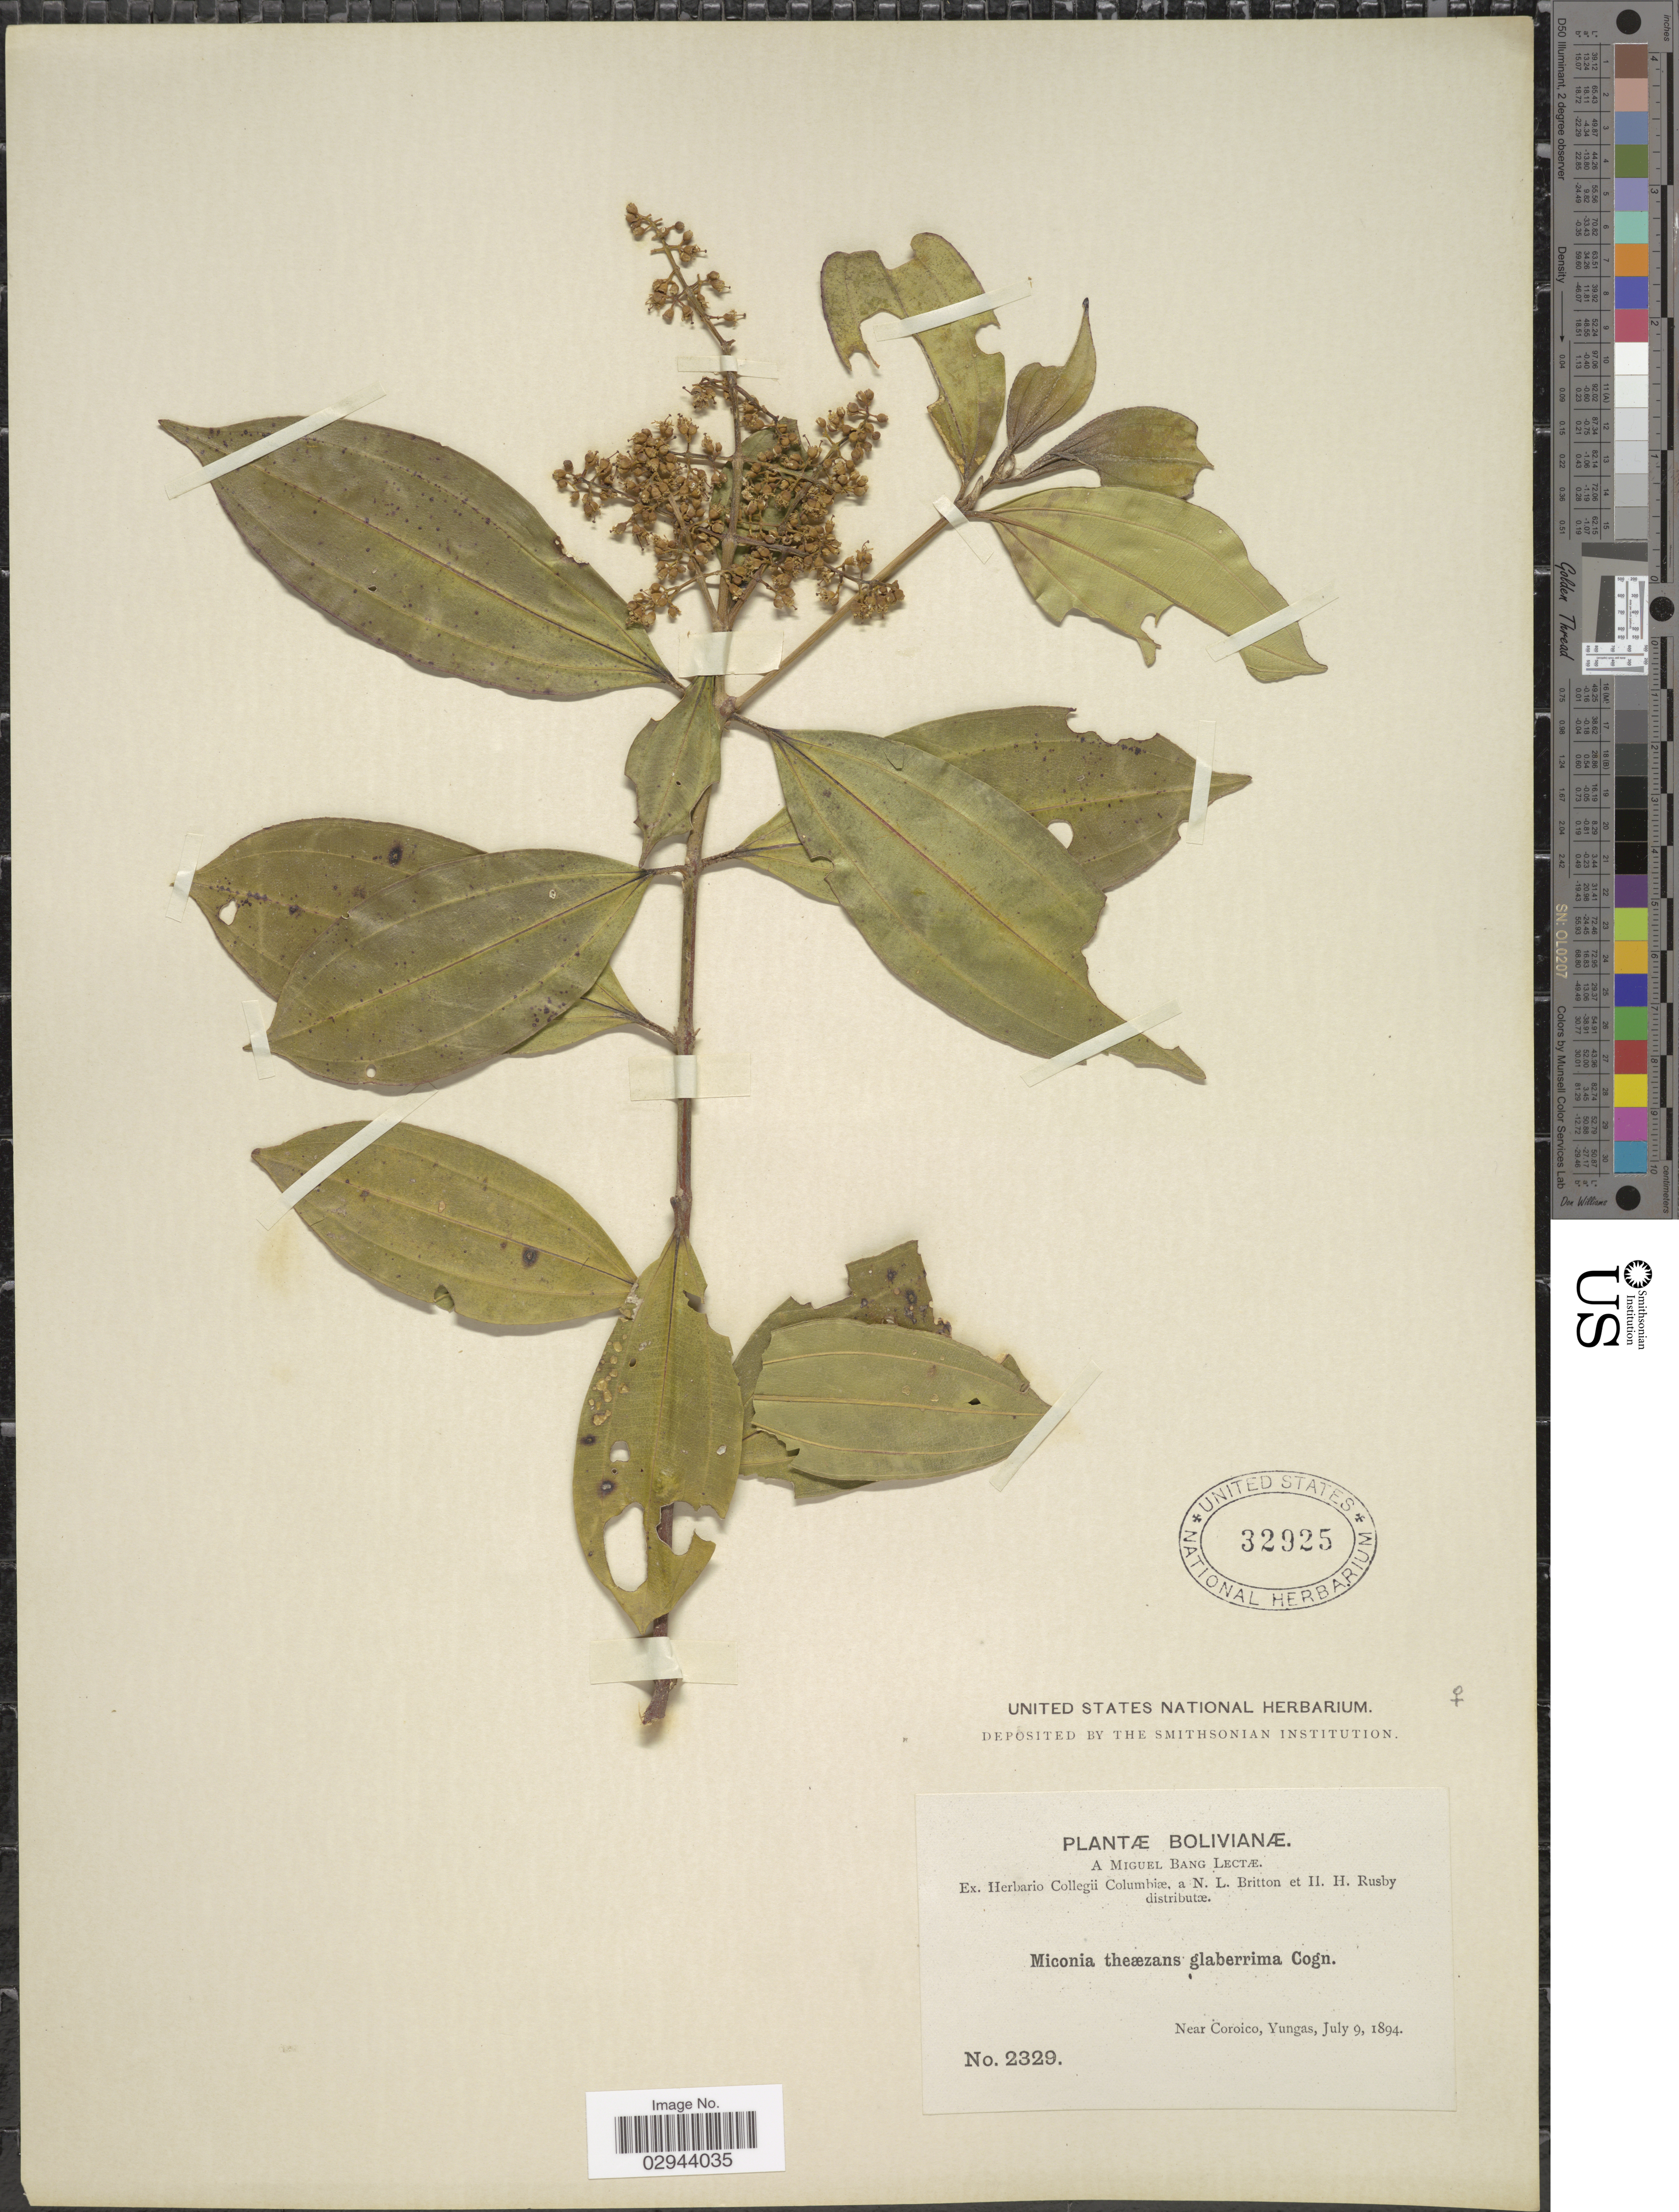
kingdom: Plantae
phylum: Tracheophyta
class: Magnoliopsida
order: Myrtales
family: Melastomataceae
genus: Miconia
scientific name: Miconia theizans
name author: (Bonpl.) Cogn.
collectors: M. Bang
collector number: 2329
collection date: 1894-07-09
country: Bolivia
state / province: La Paz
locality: Near Coroico, Yungas.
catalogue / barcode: US 32925